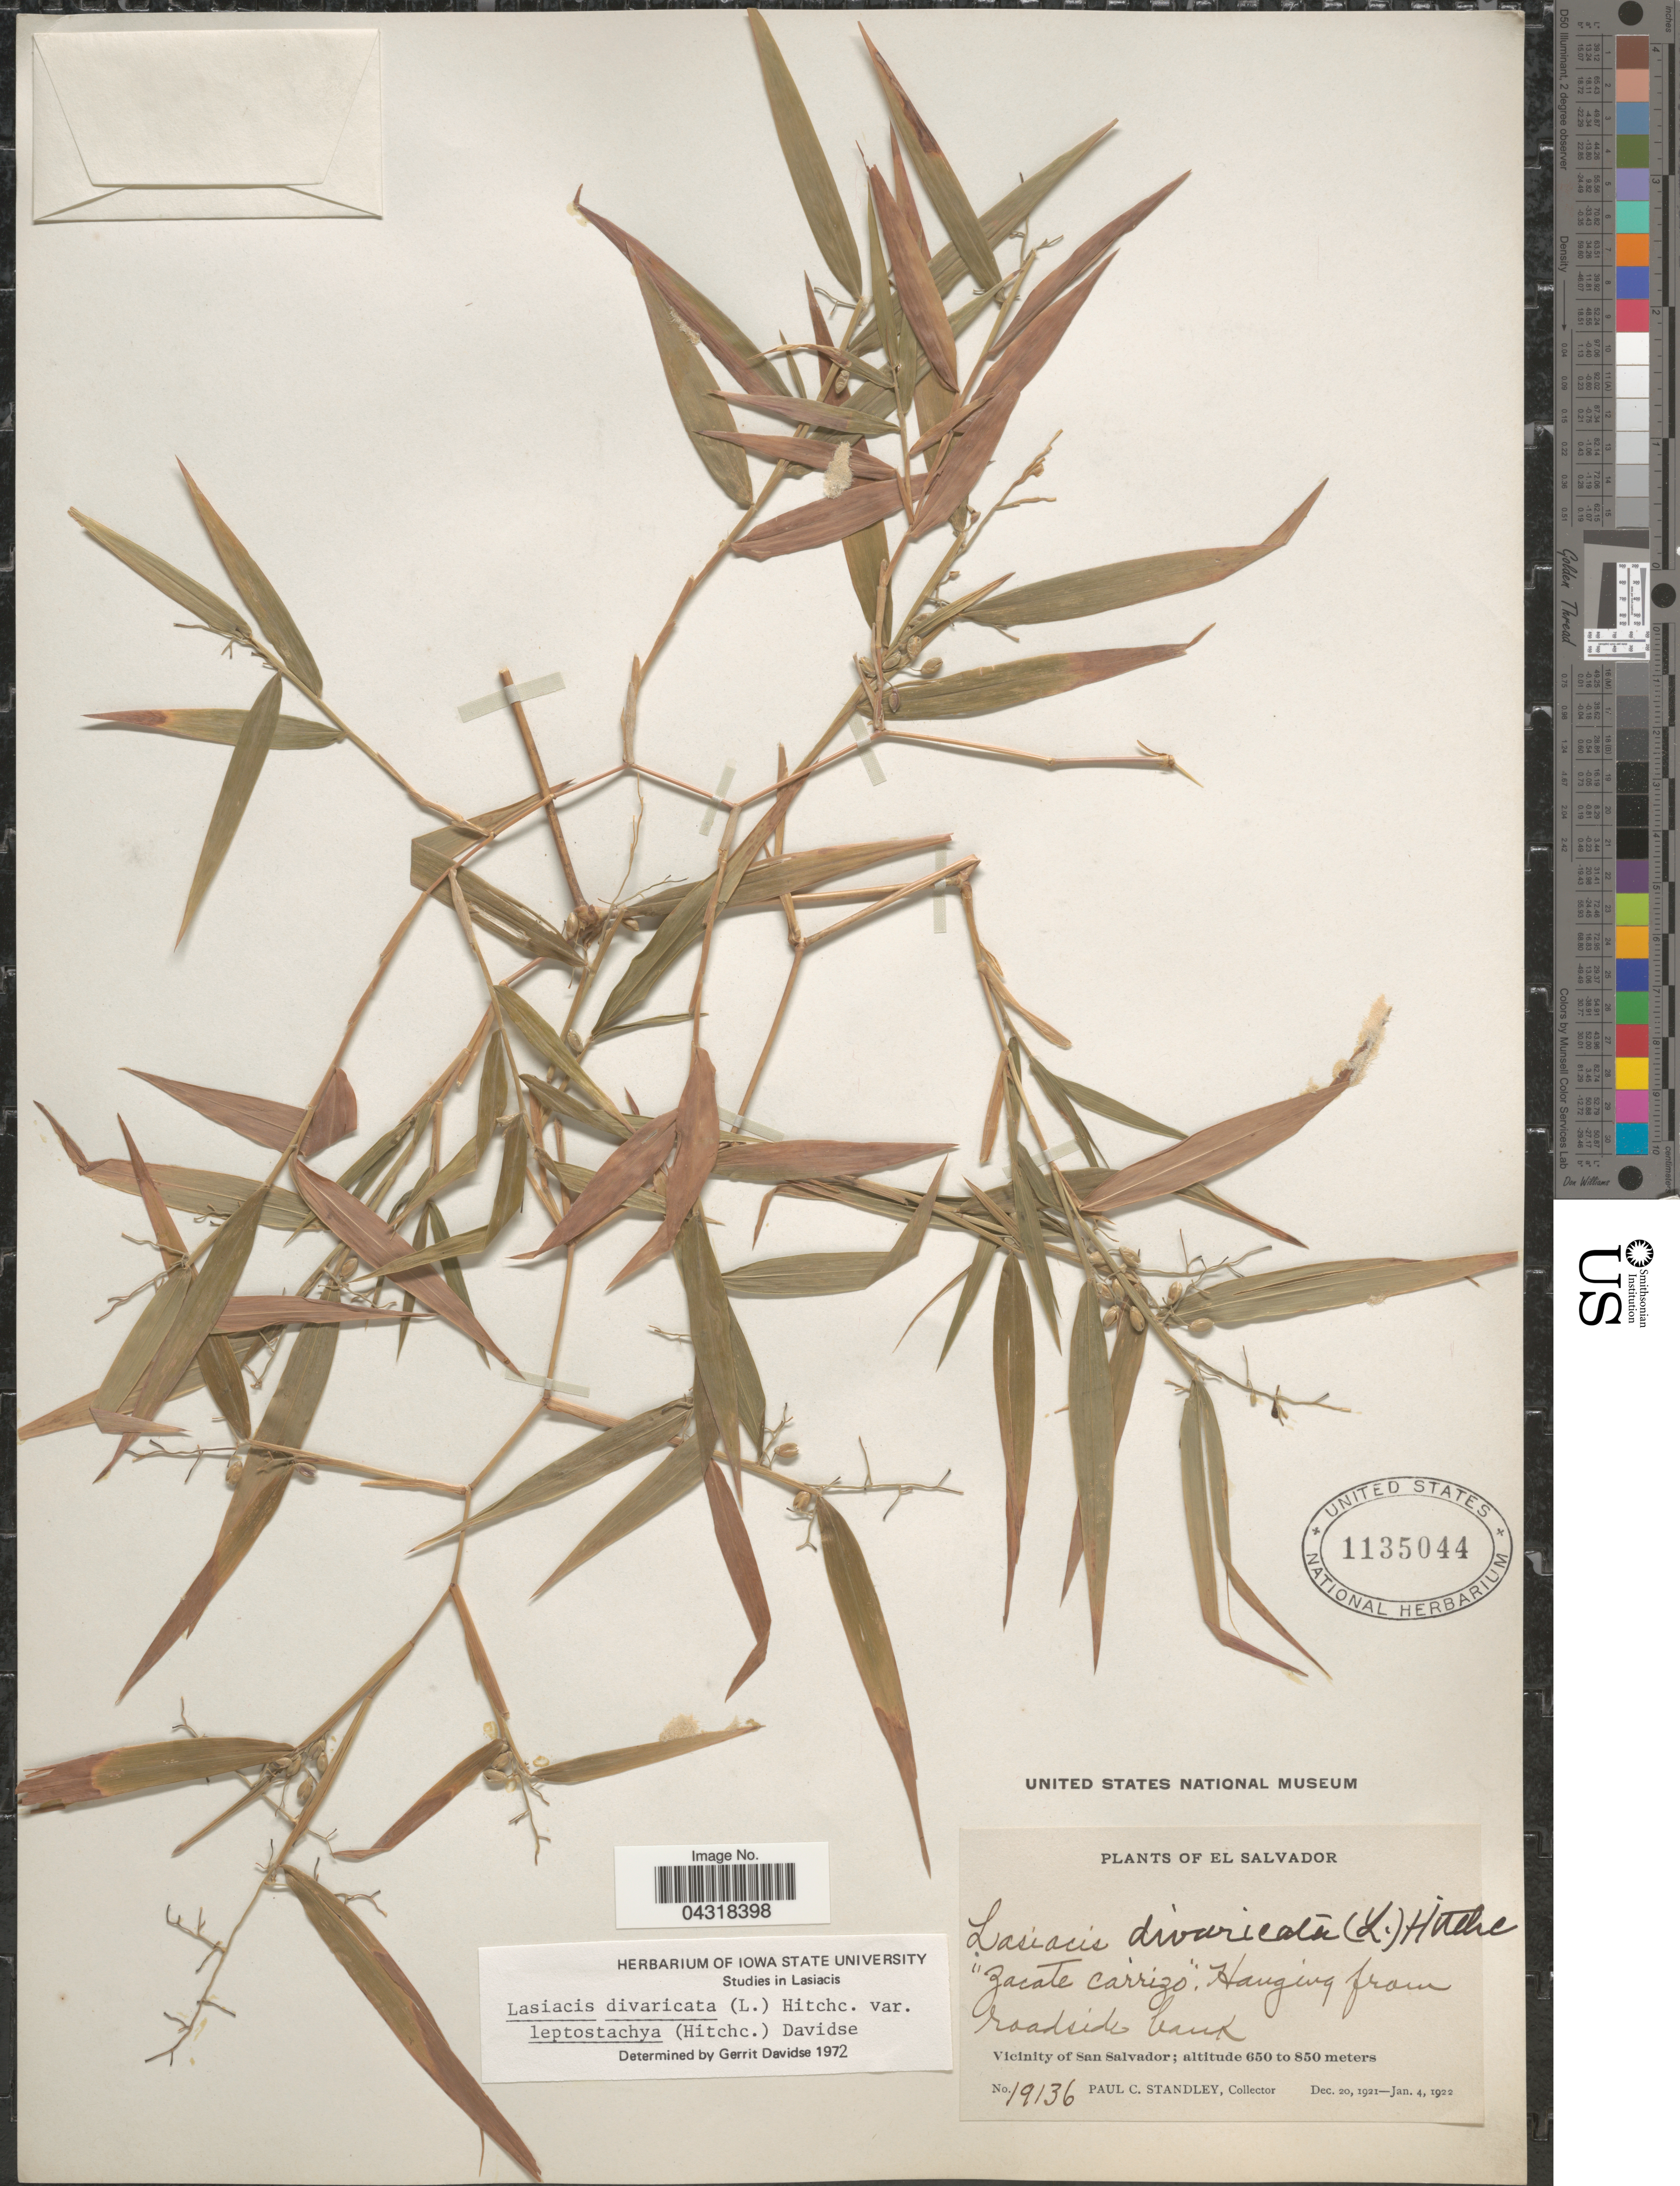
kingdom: Plantae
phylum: Tracheophyta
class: Liliopsida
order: Poales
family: Poaceae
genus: Lasiacis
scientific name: Lasiacis divaricata var. leptostachya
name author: (Hitchc.) Davidse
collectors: P. C. Standley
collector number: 19136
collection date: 1921-12-20/1922-01-04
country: El Salvador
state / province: San Salvador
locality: Hanging from roadside bank. Vicinity of San Salvador.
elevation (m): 650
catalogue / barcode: US 1135044